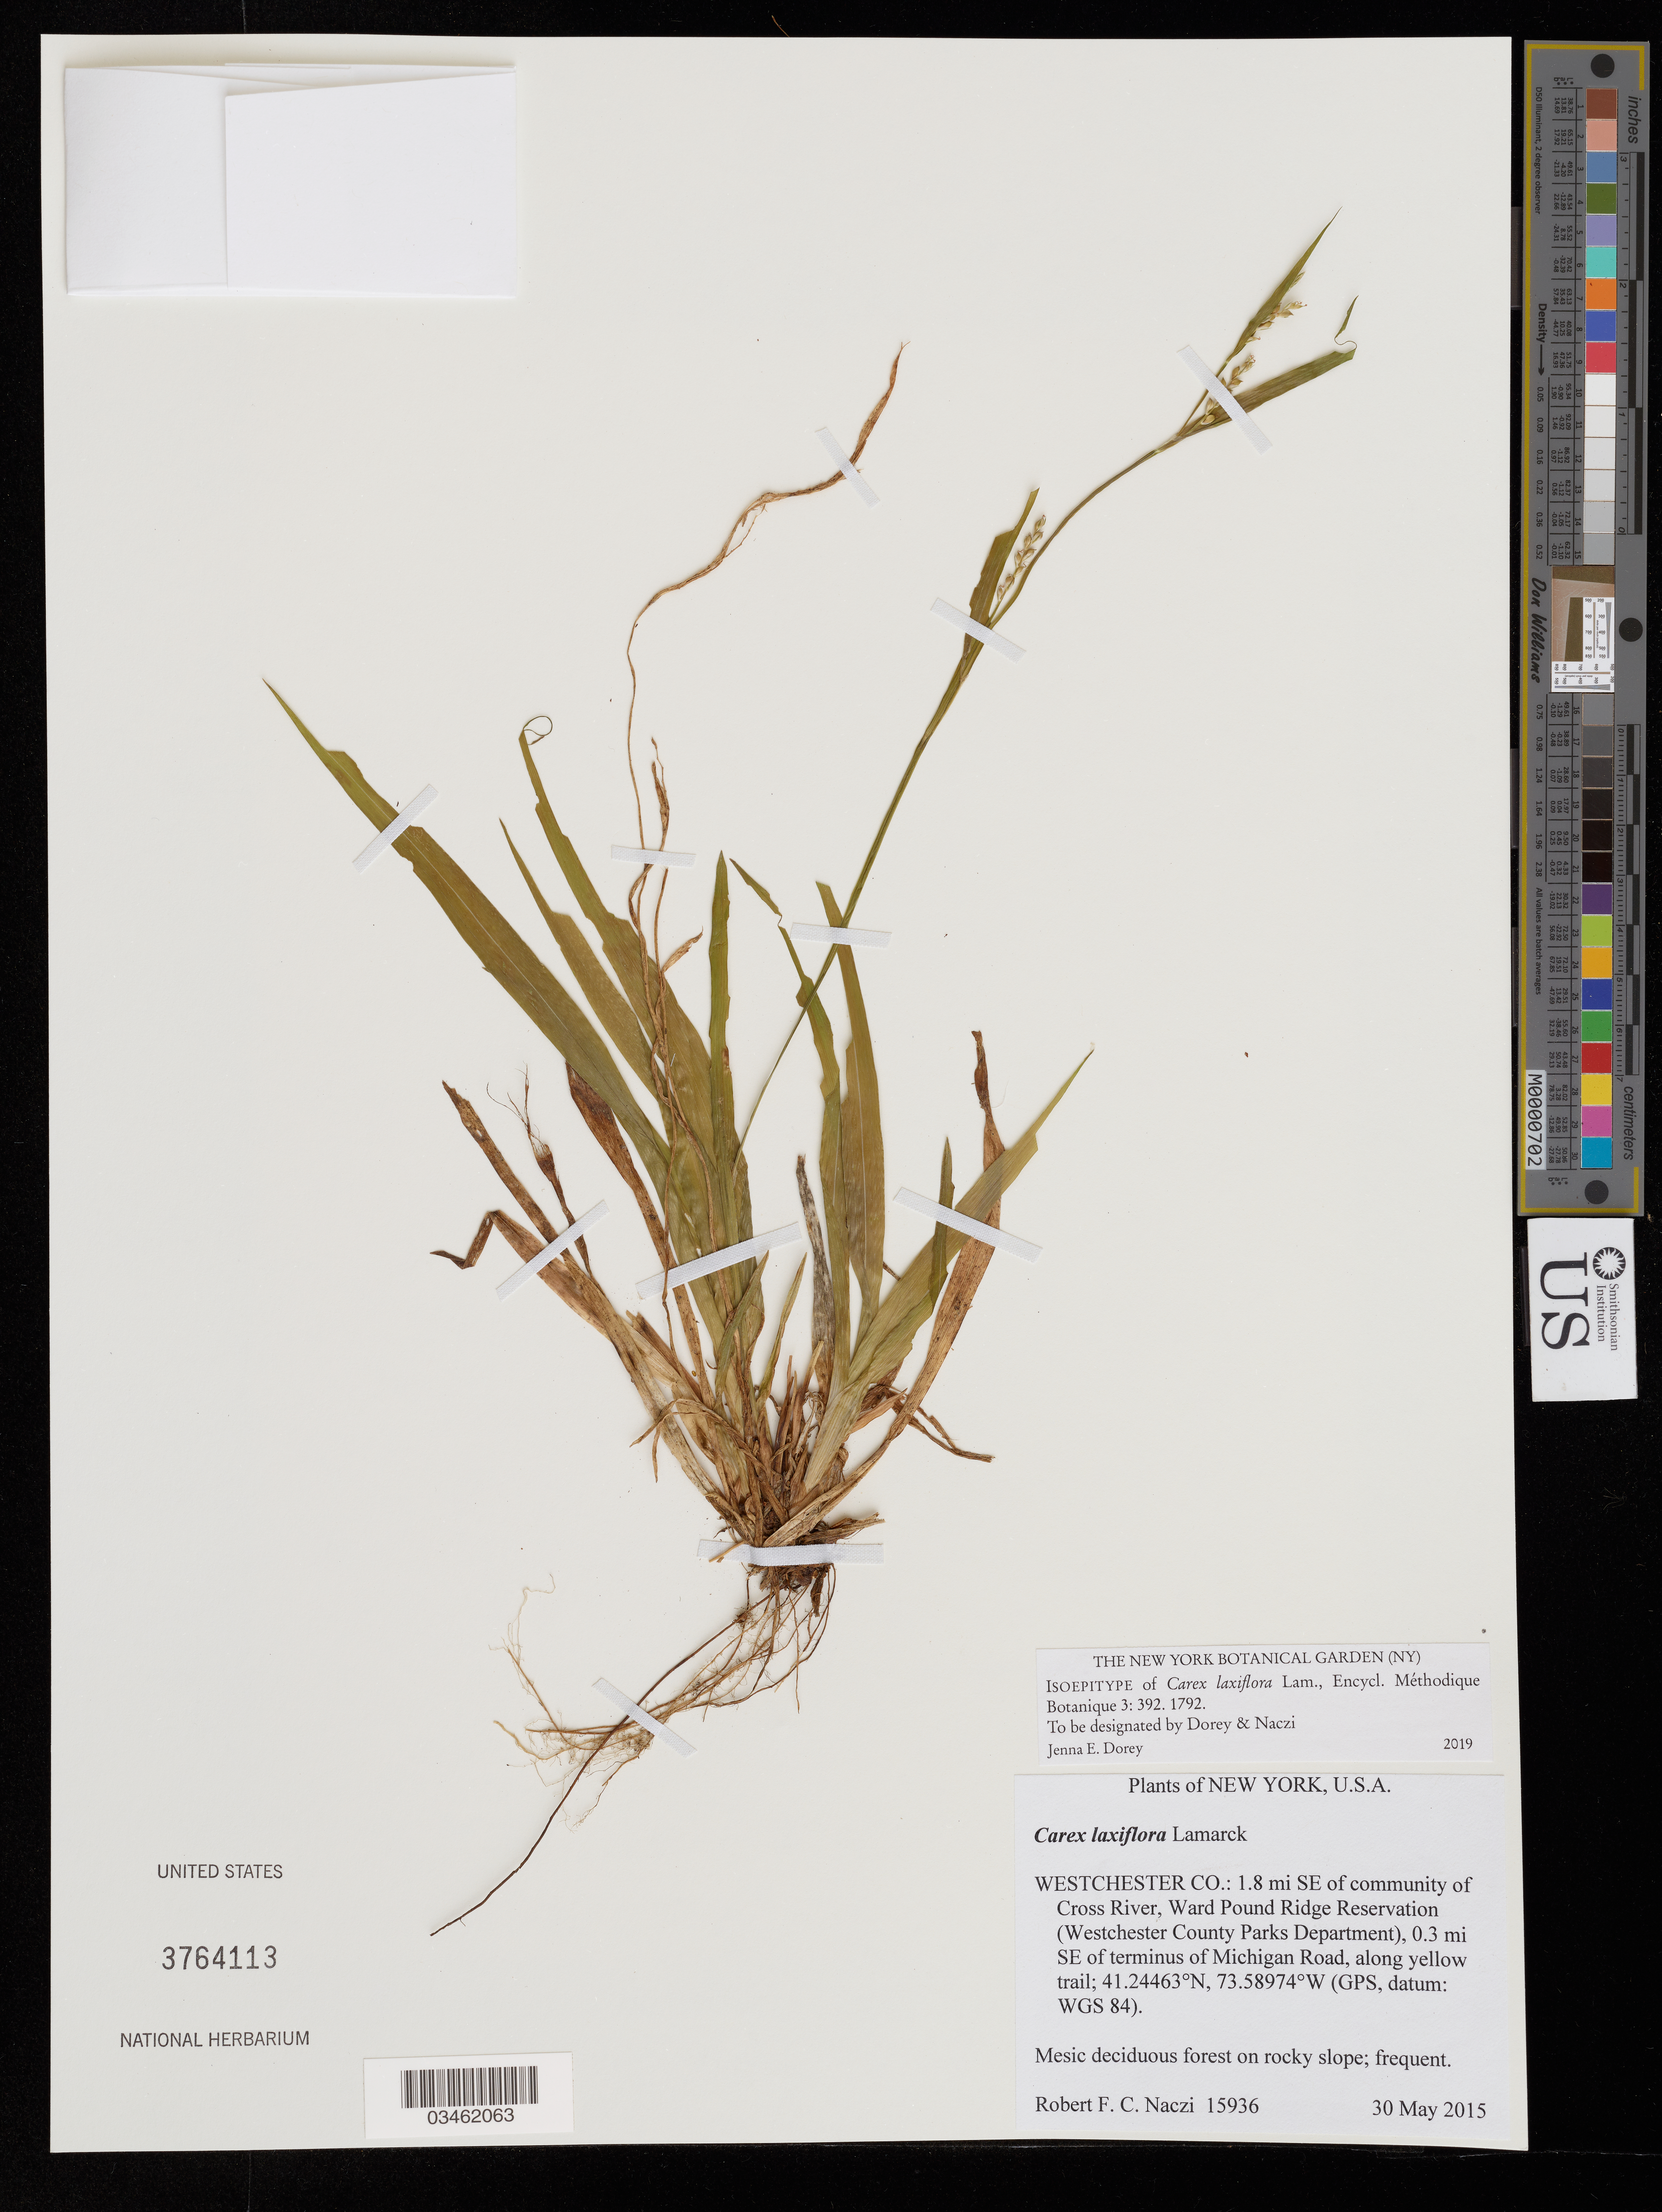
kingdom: Plantae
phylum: Tracheophyta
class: Liliopsida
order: Poales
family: Cyperaceae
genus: Carex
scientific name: Carex laxiflora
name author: Lam.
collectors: R. F. C. Naczi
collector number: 15936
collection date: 2015-05-30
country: United States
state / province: New York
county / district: Westchester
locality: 1.8 mi SE of community of Cross River, Ward Pound Ridge Reservation (Westchester County Parks Department), 0.3 mi SE of erminus of Michigan Road.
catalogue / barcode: US 3764113